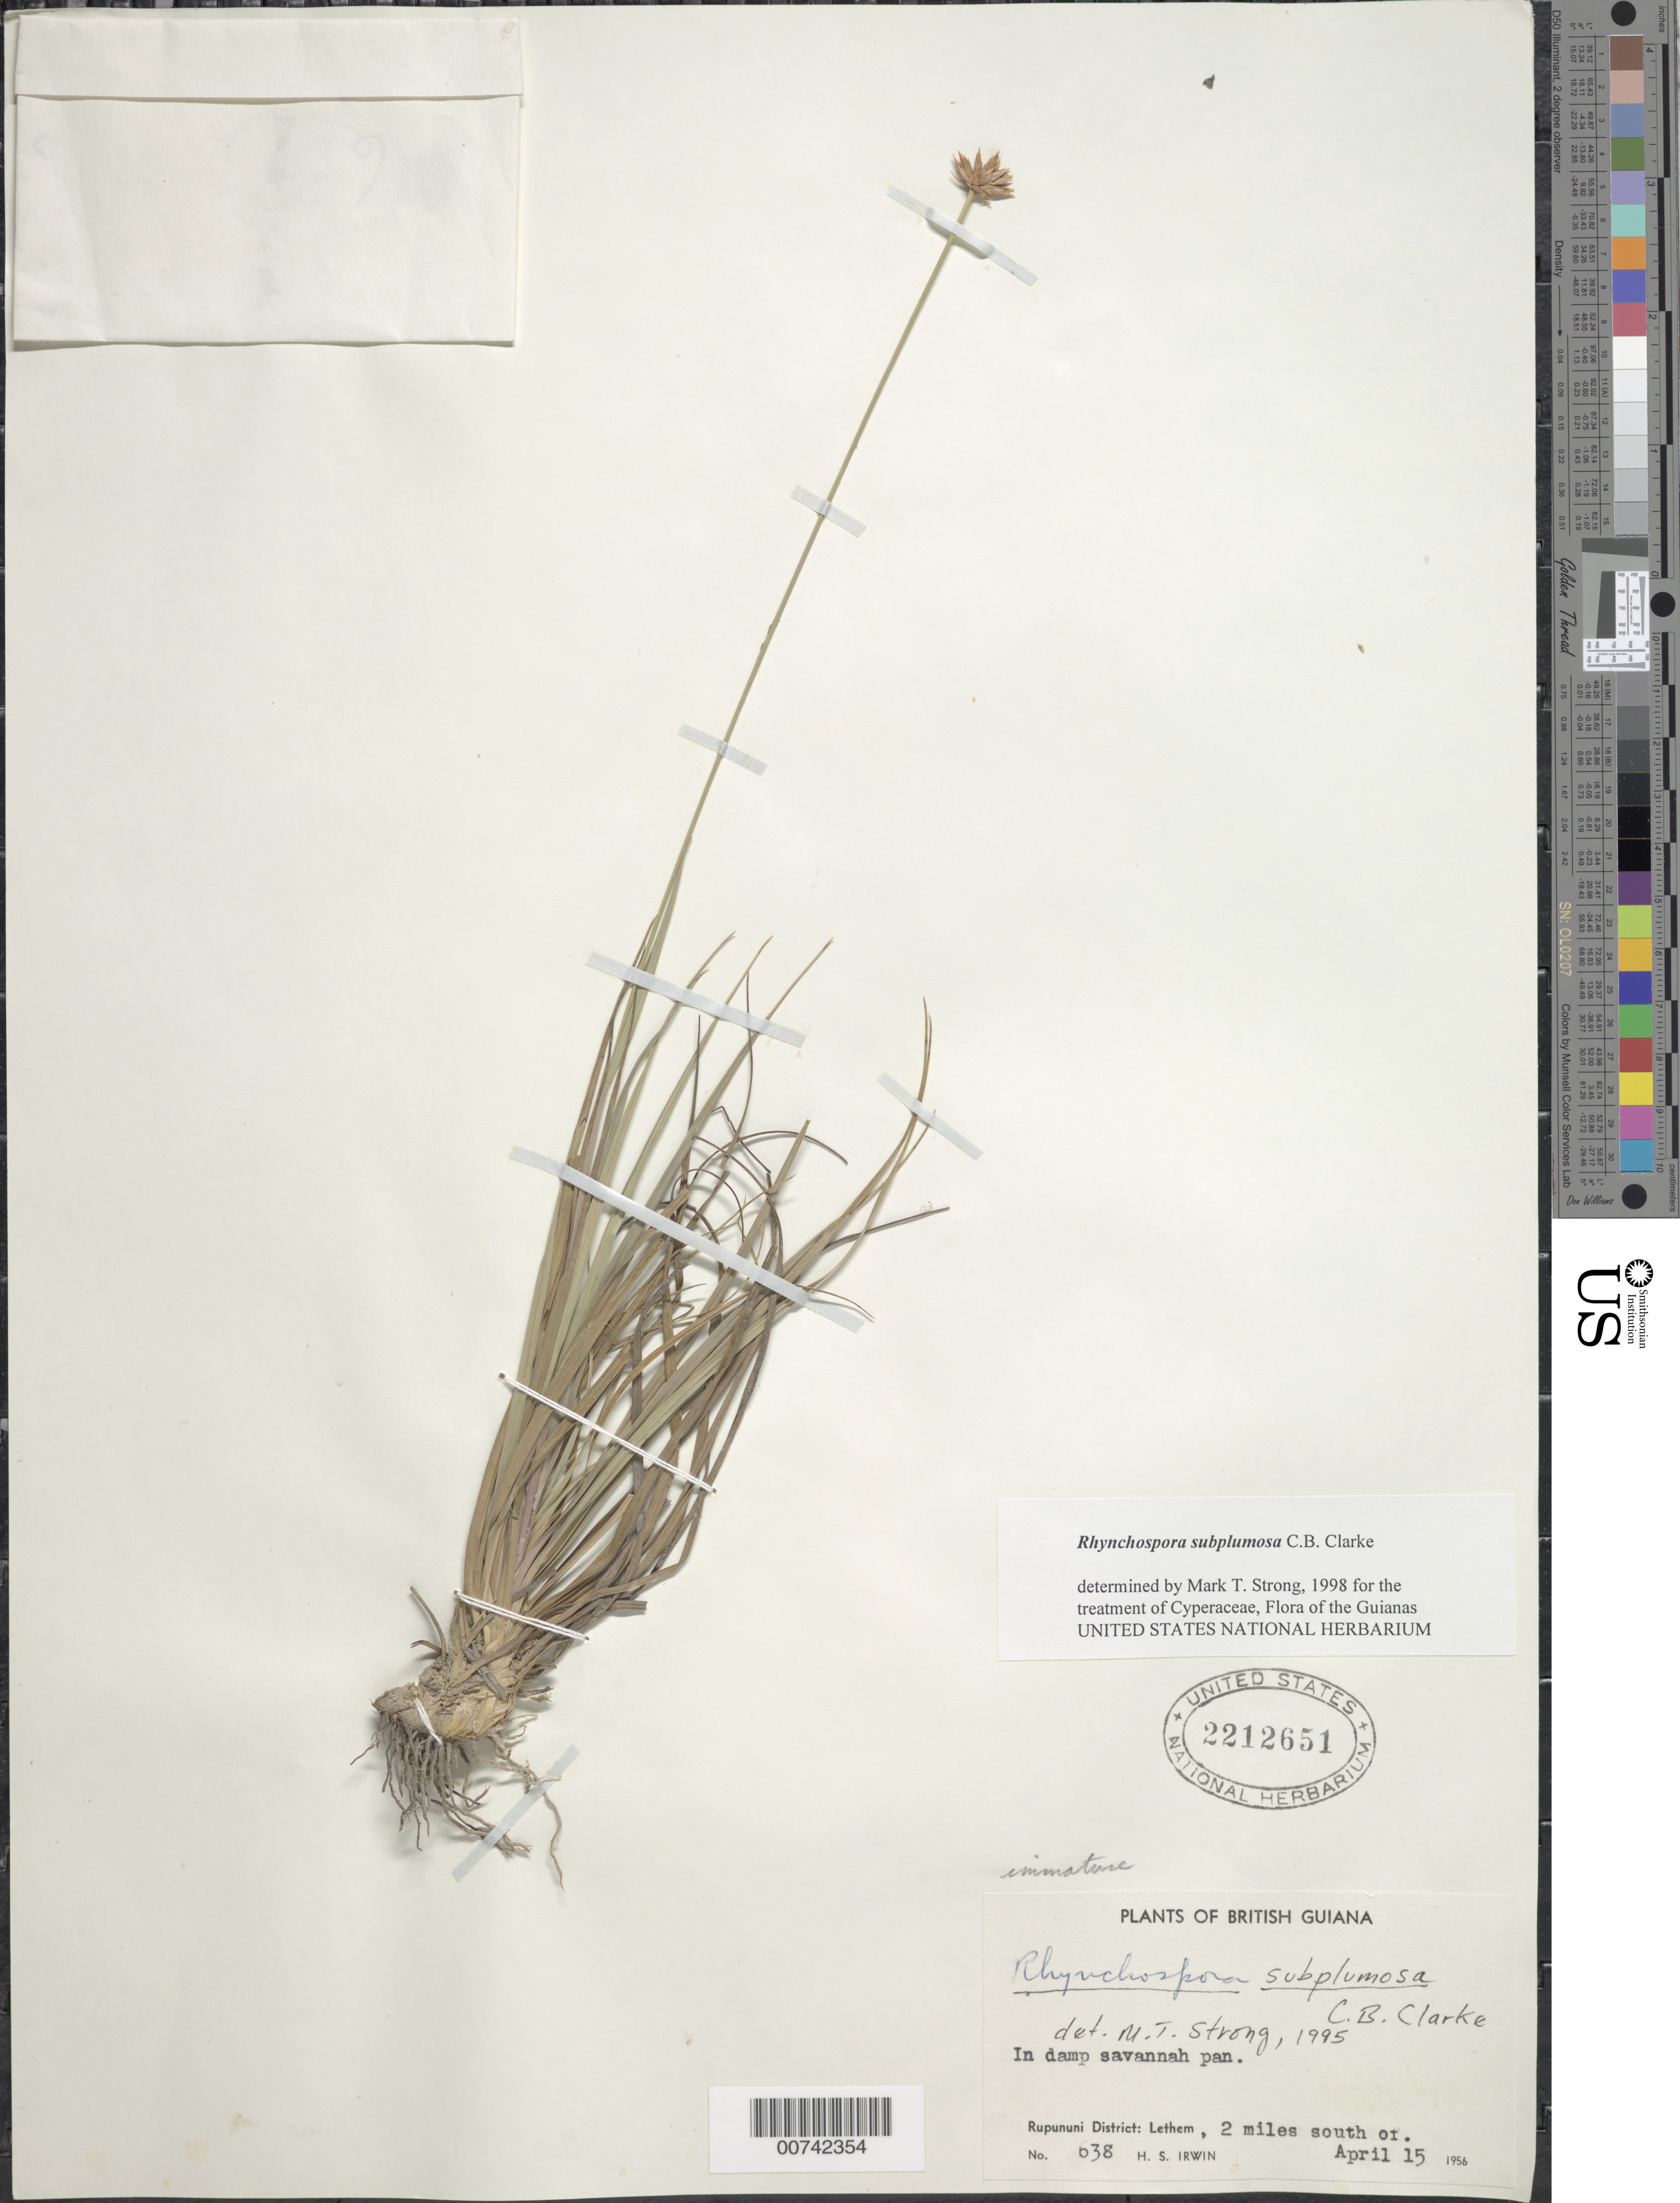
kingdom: Plantae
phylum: Tracheophyta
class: Liliopsida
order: Poales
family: Cyperaceae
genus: Rhynchospora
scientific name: Rhynchospora subplumosa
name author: C.B. Clarke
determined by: Alves, K.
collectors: H. Irwin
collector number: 638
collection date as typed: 15-Apr-56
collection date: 1956-04-15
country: Guyana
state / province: U. Takutu-U. Essequibo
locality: Rupununi Dist., 2 mi. S of Lethem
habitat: Damp savannah pan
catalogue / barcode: US 2212651